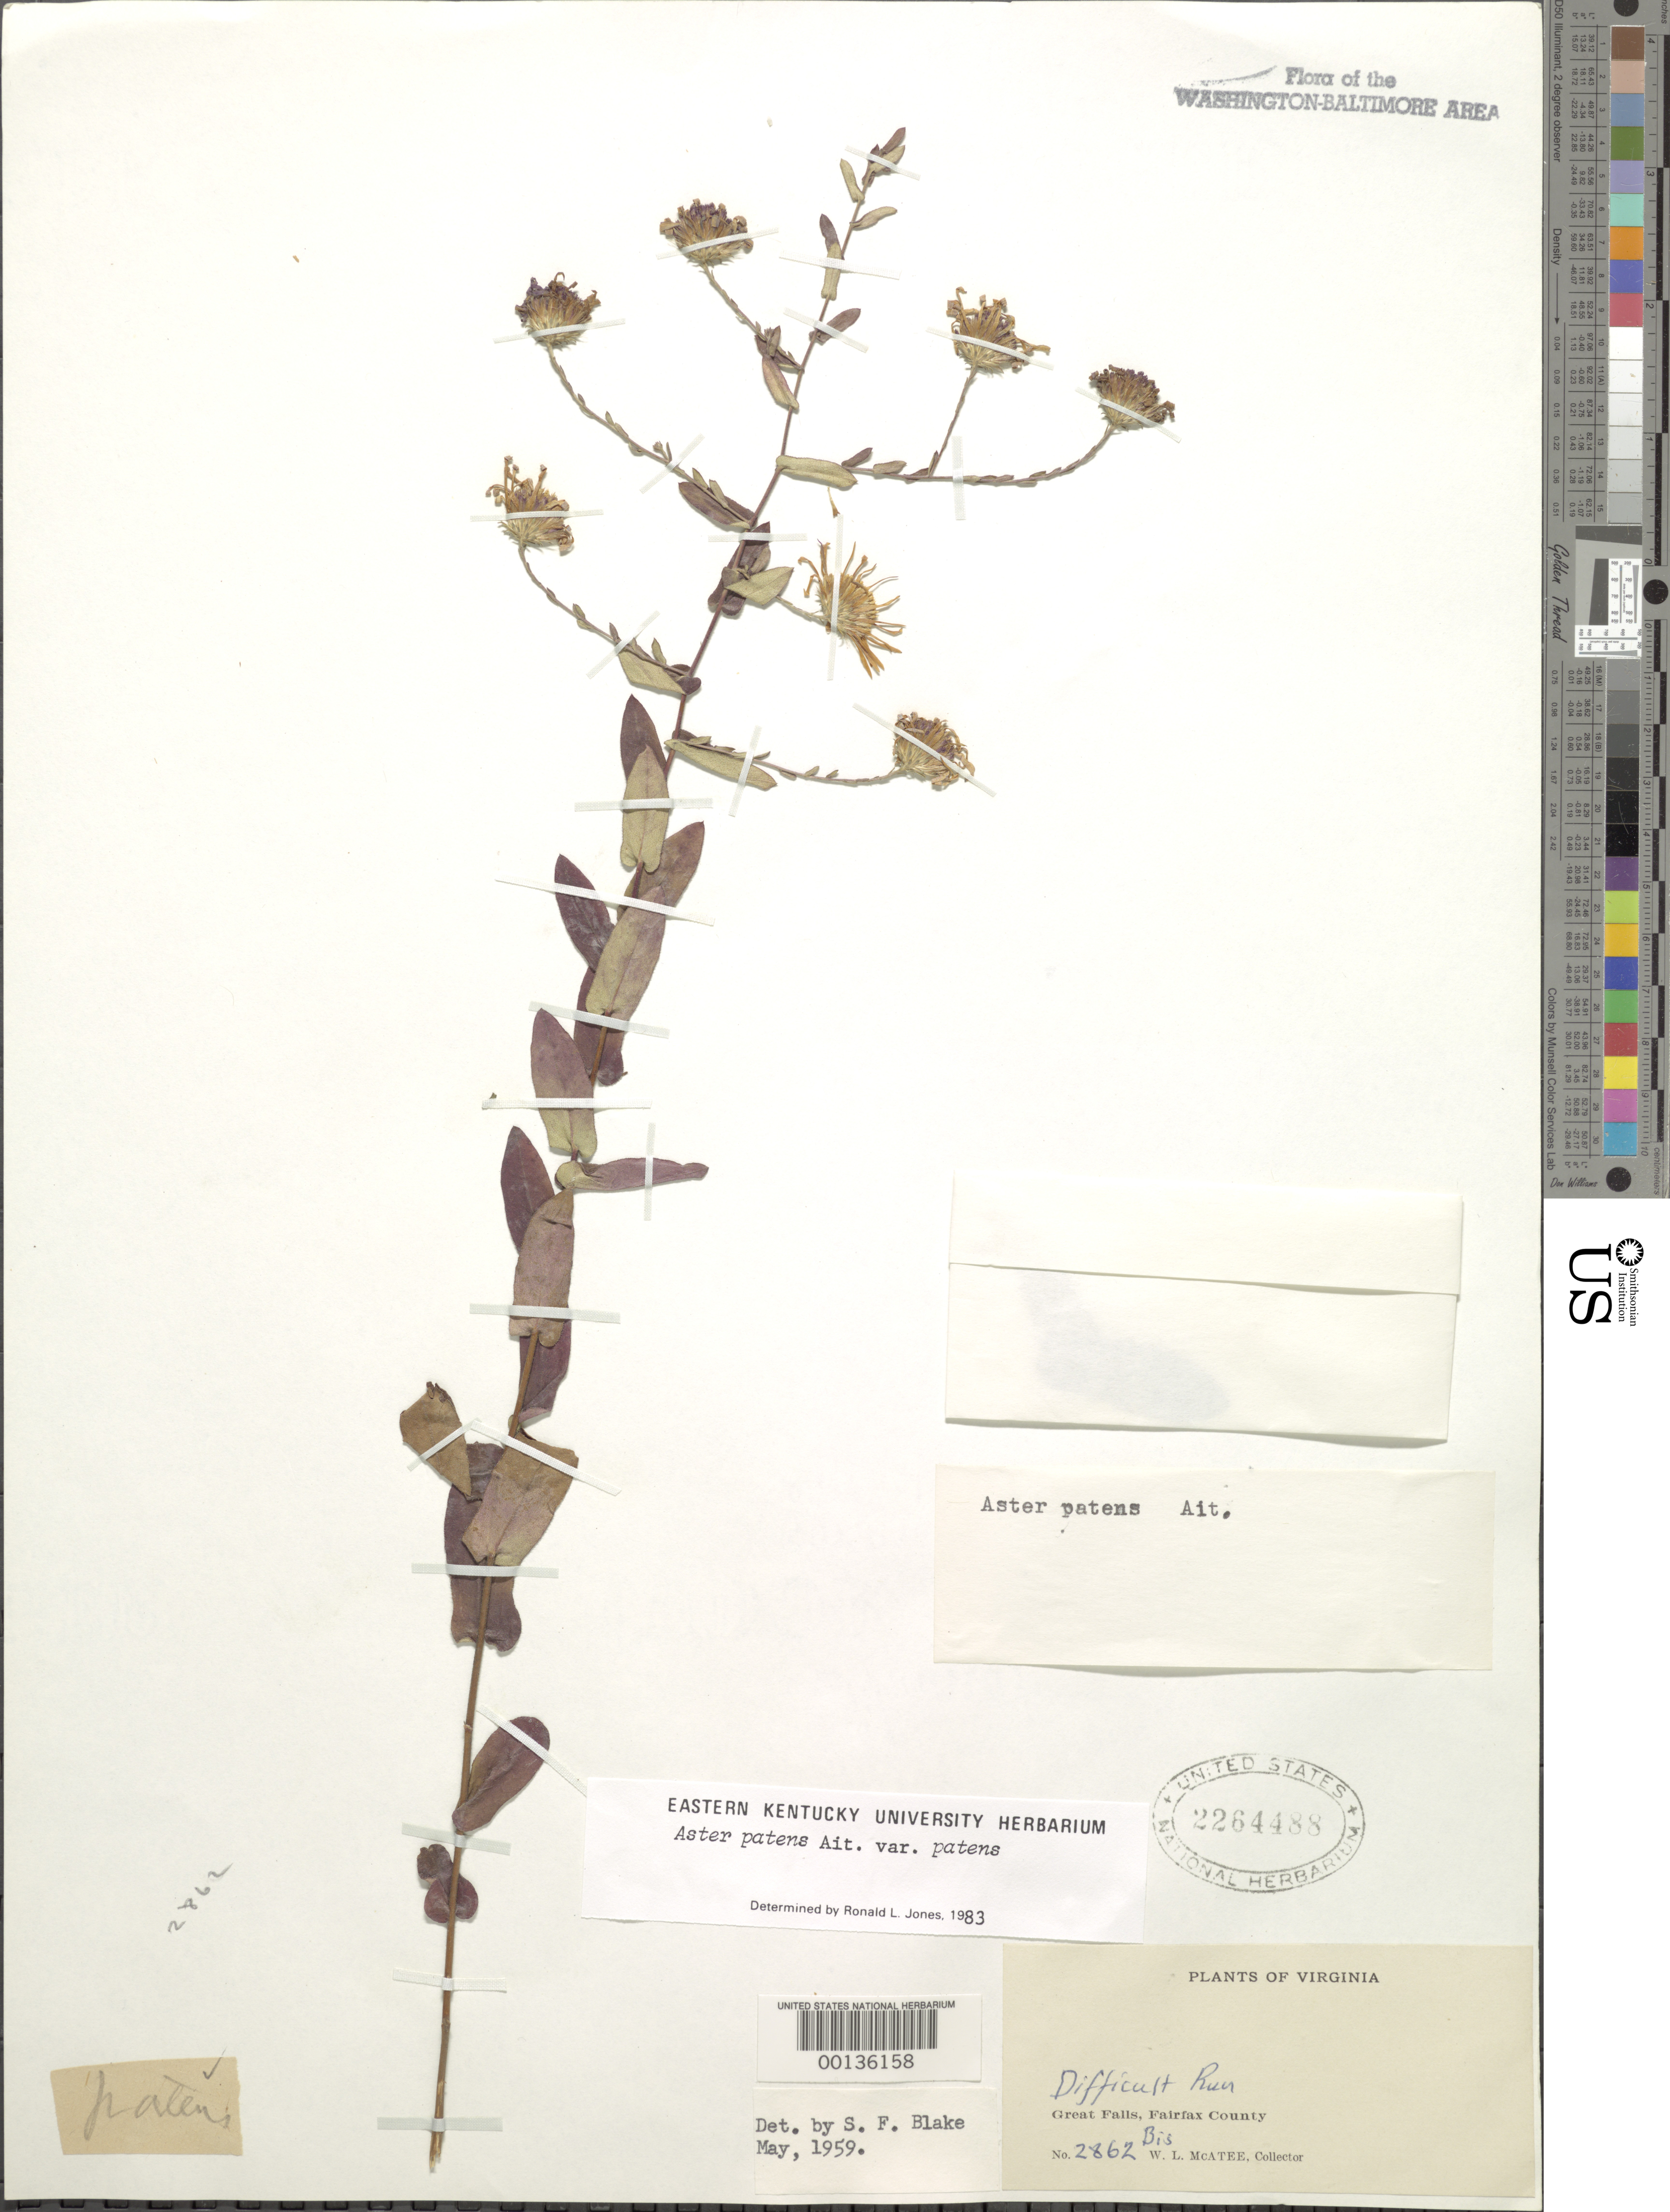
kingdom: Plantae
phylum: Tracheophyta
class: Magnoliopsida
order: Asterales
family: Asteraceae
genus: Symphyotrichum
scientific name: Symphyotrichum patens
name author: (Aiton) G.L. Nesom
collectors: W. McAtee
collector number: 2862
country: United States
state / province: Virginia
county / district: Fairfax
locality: Difficult Run C. & O. Canal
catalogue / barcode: US 2264488